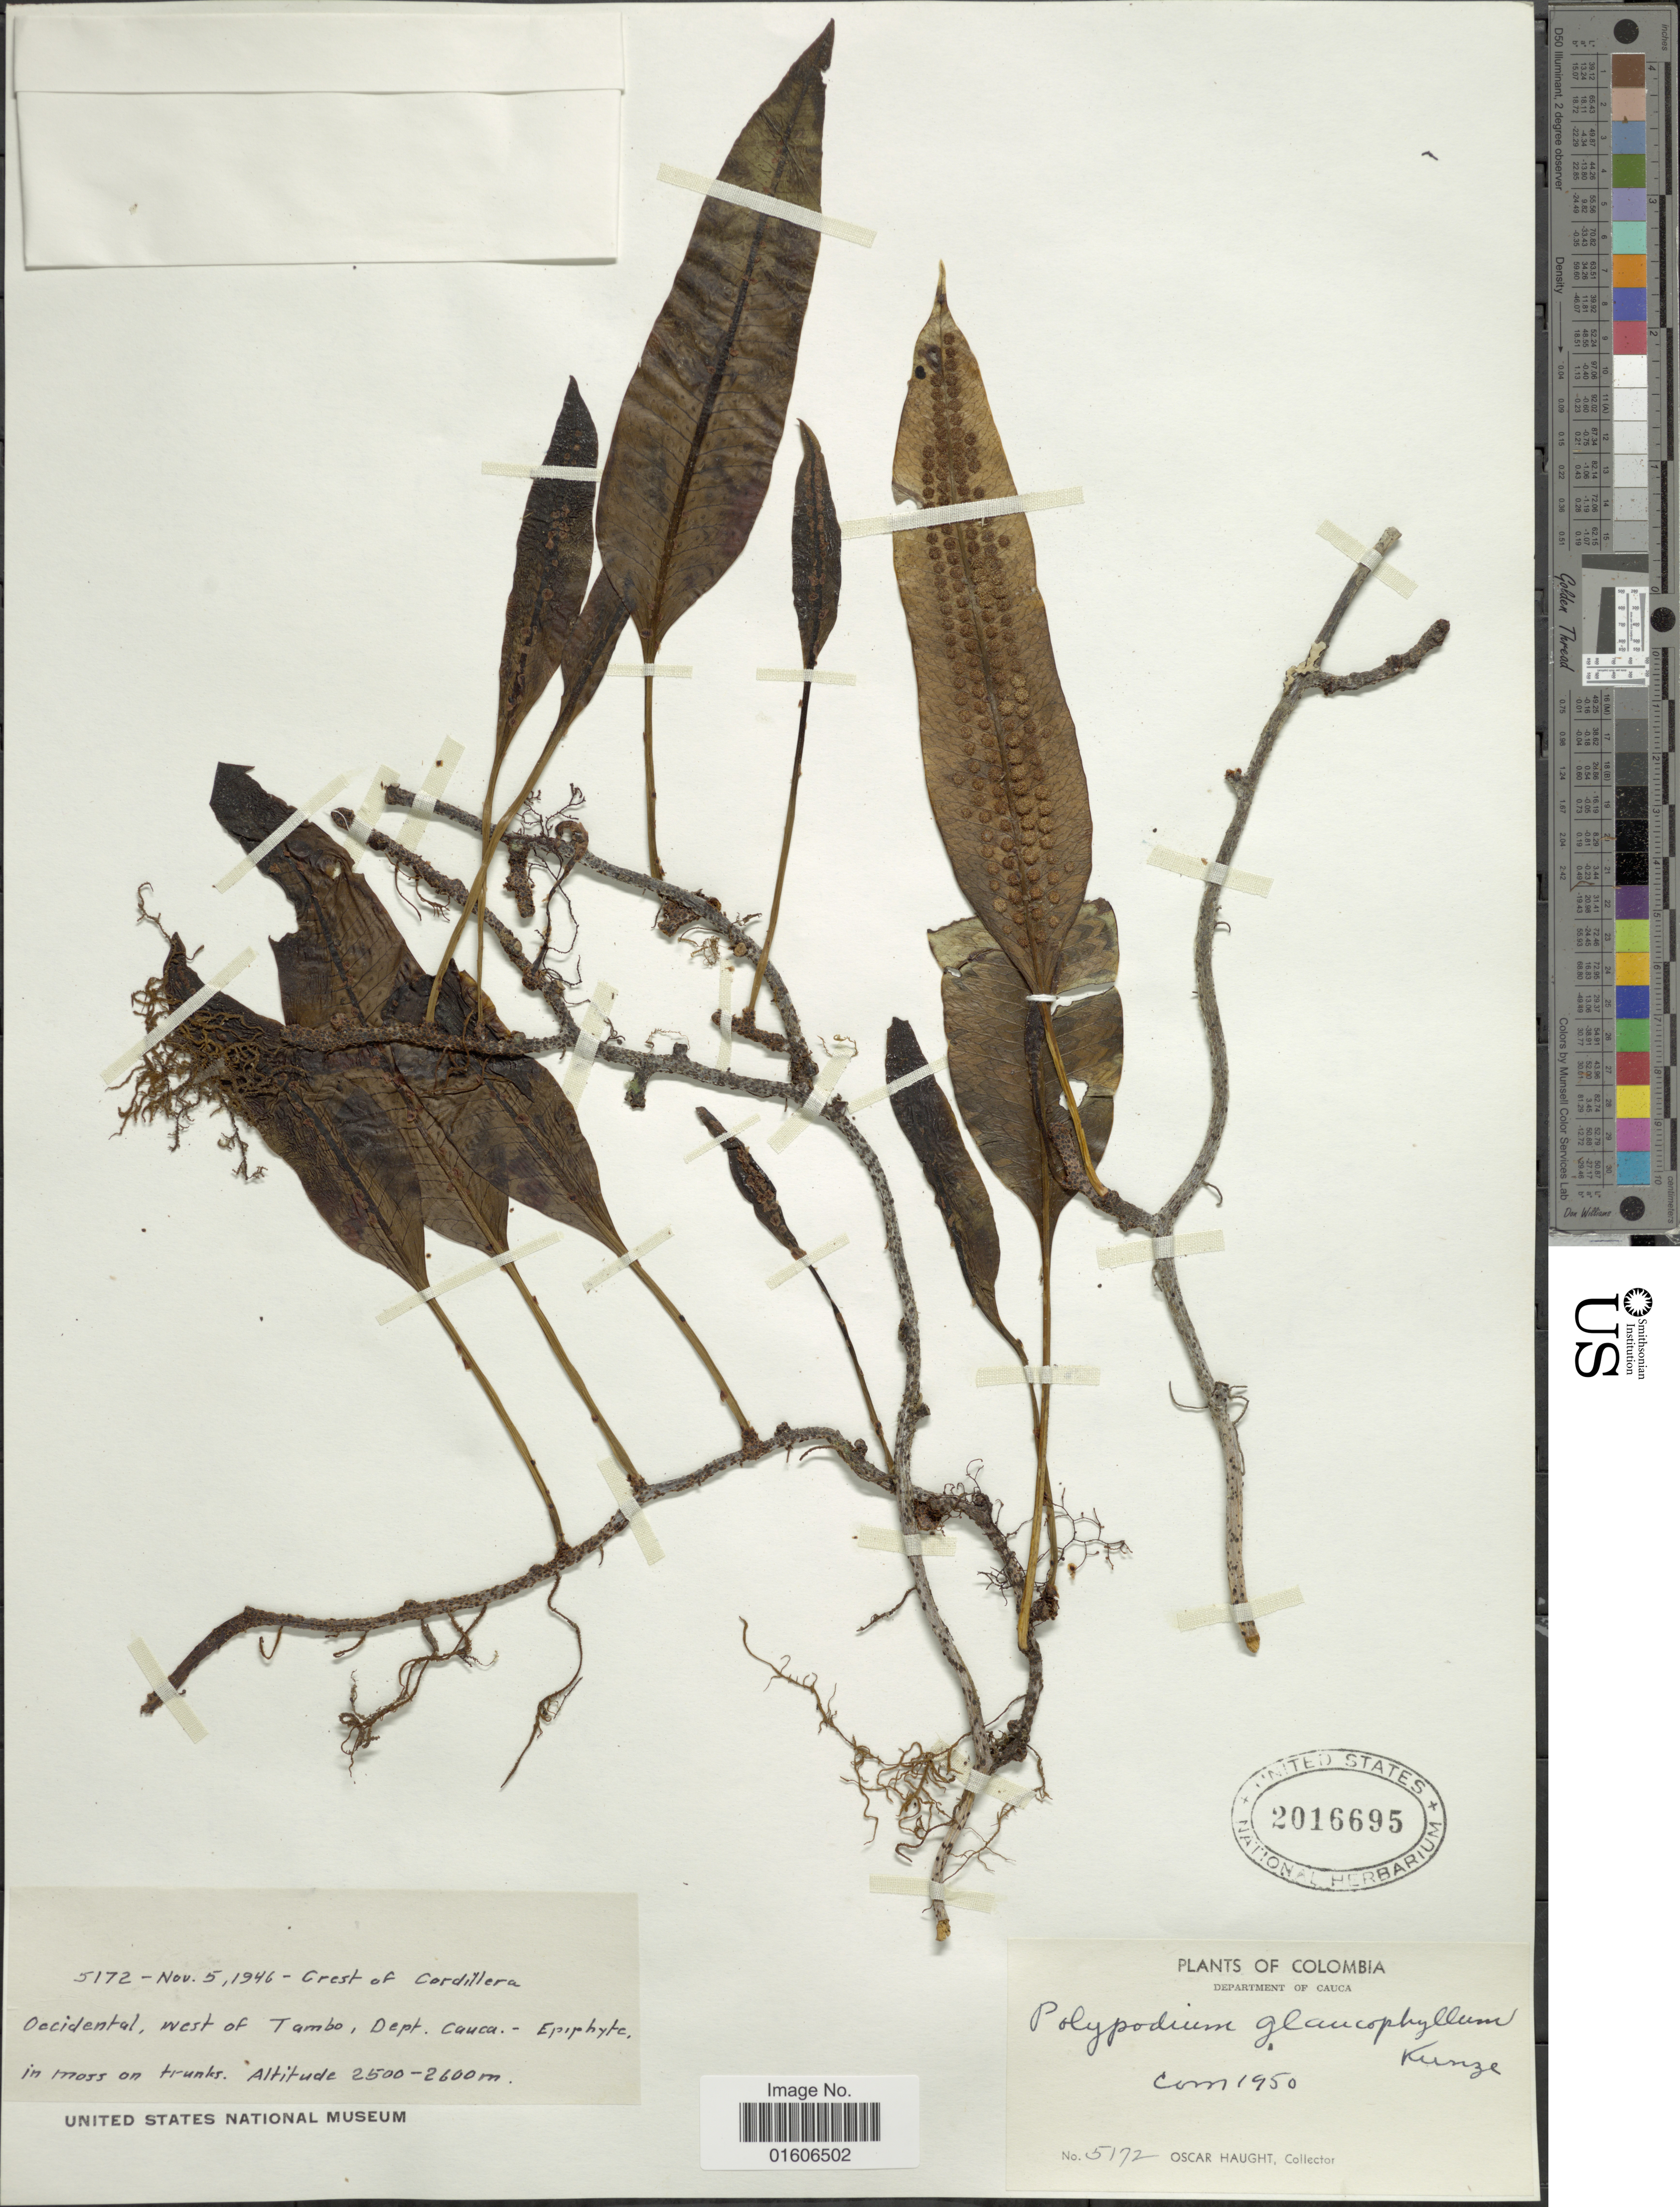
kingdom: Plantae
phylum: Tracheophyta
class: Polypodiopsida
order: Polypodiales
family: Polypodiaceae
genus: Serpocaulon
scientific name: Serpocaulon levigatum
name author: (Cav.) A.R. Sm.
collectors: O. L. Haught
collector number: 5172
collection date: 1946-11-05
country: Colombia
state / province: Cauca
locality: Crest of Cordillera Occidental, west of Tambo, Dept. Cauca.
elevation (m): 2500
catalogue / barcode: US 2016695